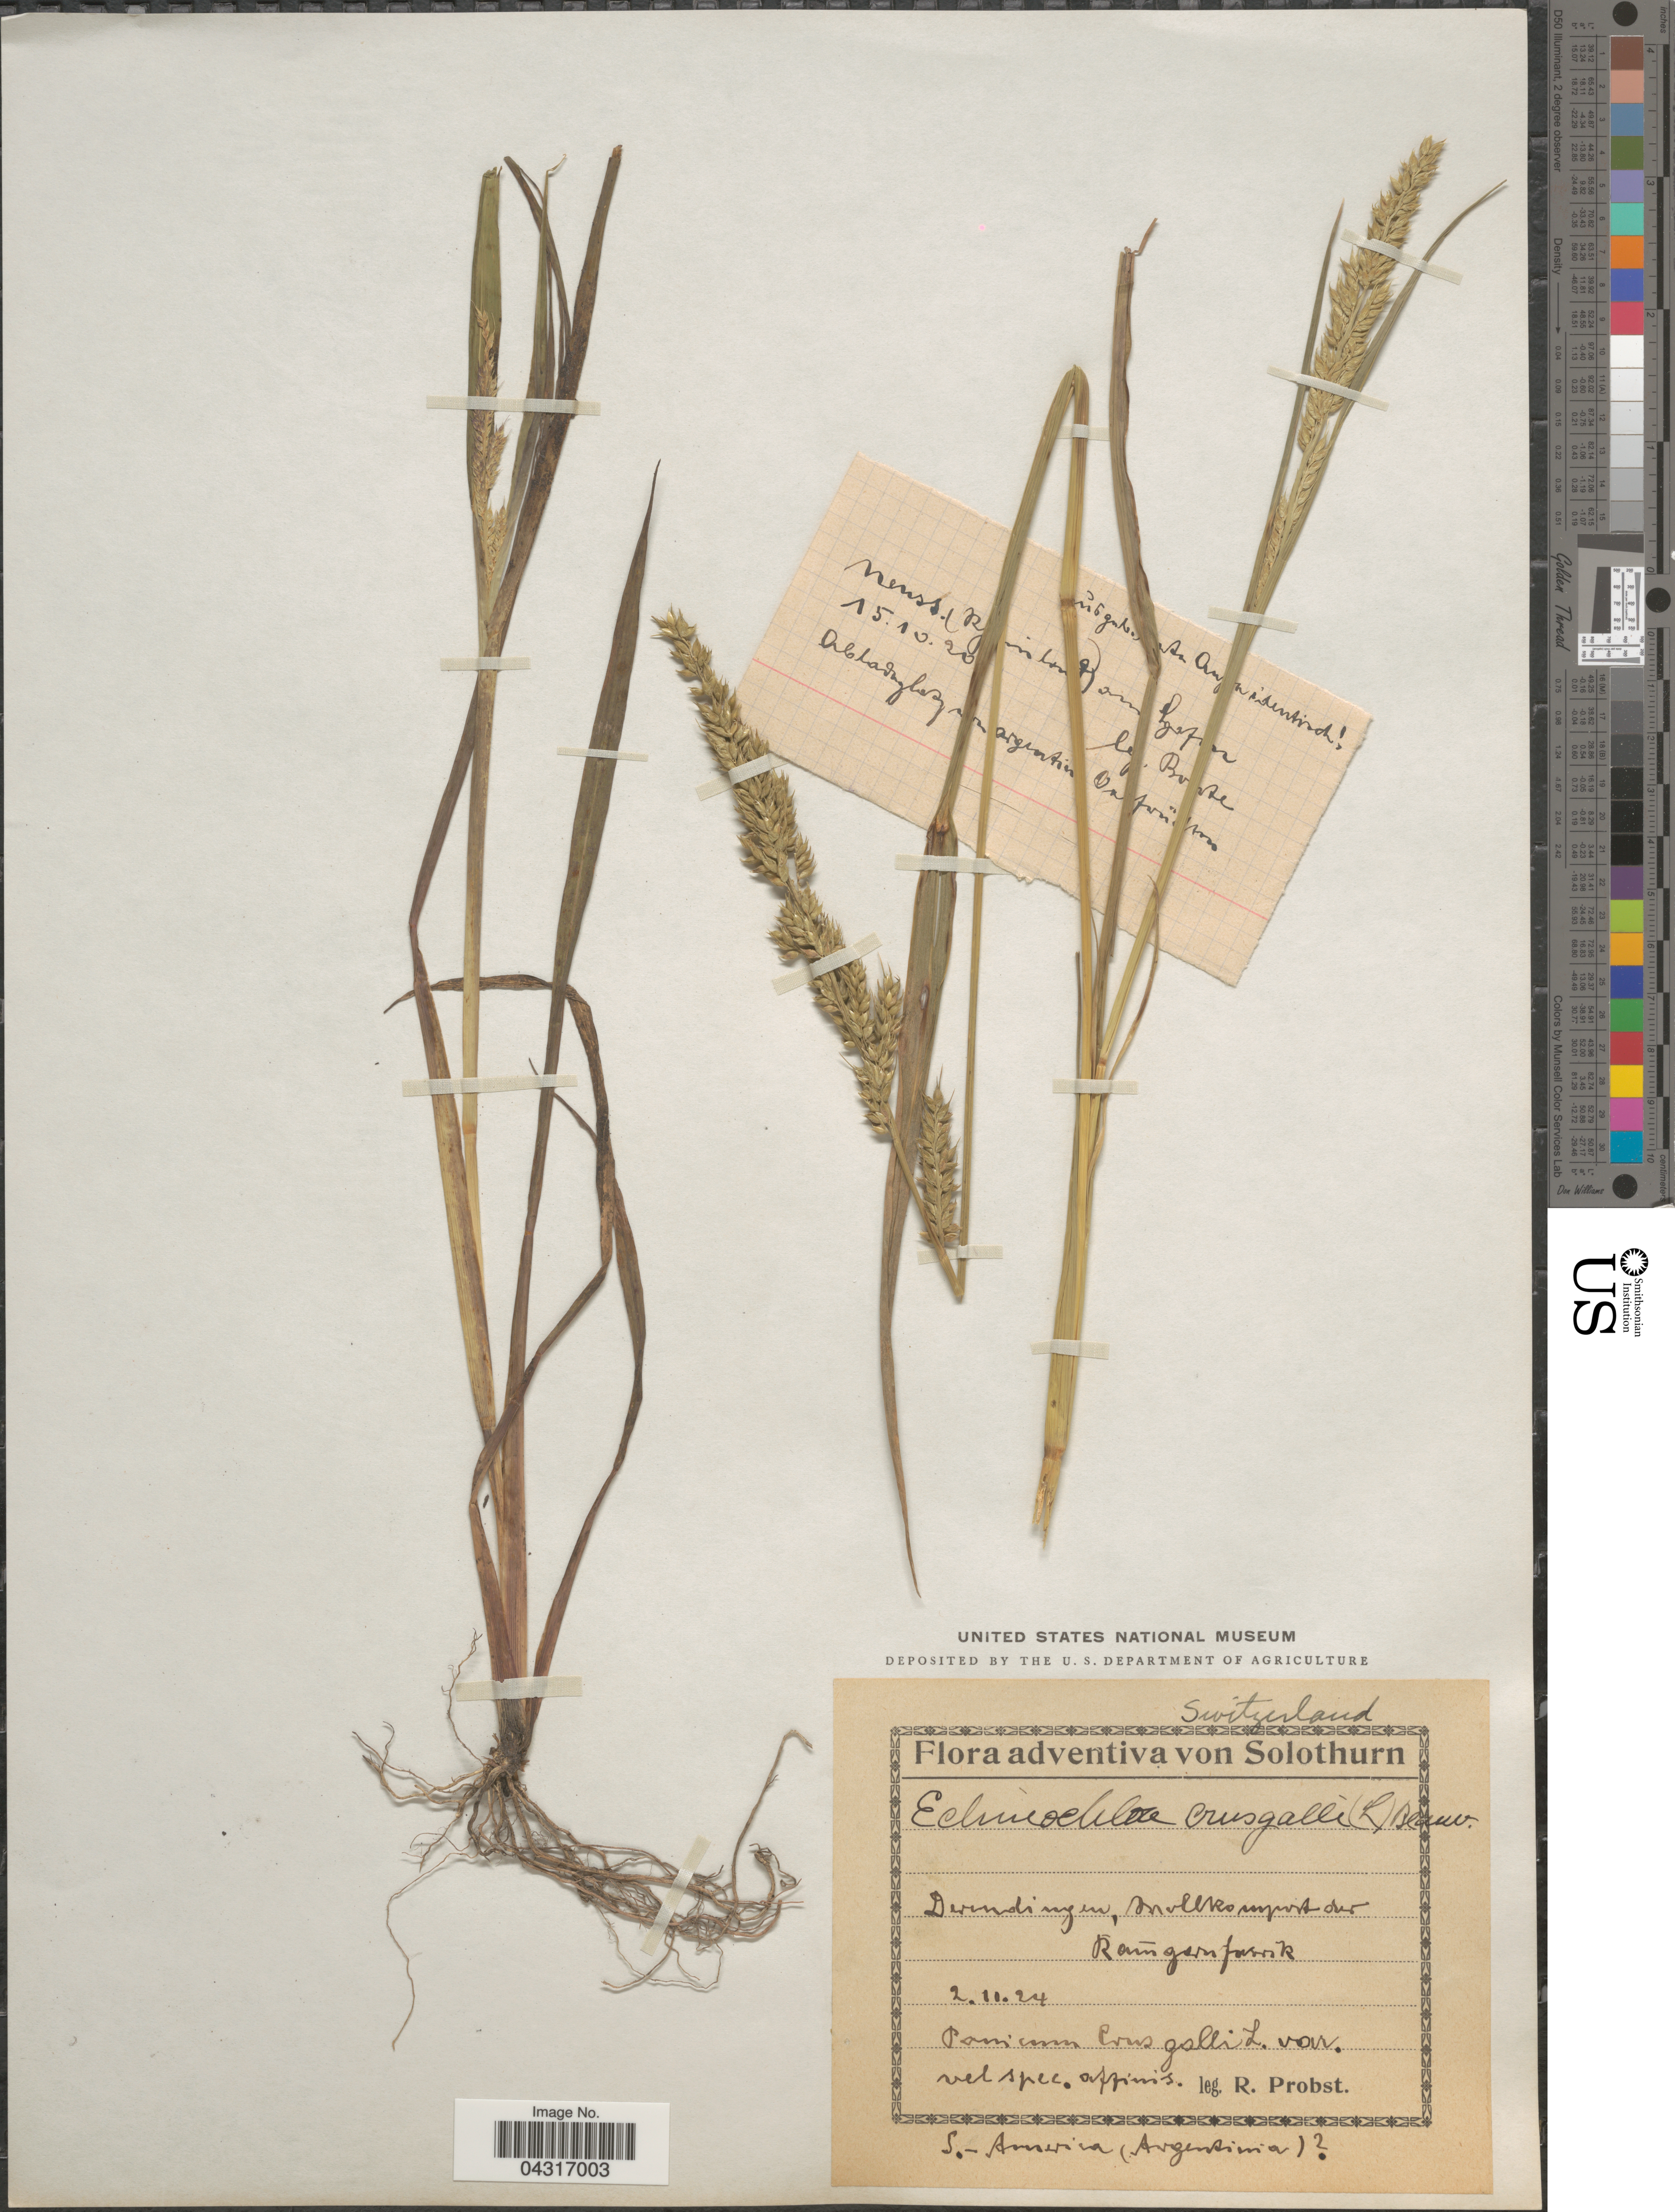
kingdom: Plantae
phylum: Tracheophyta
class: Liliopsida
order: Poales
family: Poaceae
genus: Echinochloa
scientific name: Echinochloa crus-galli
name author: (L.) P. Beauv.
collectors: R. Probst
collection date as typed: Transcribed d/m/y: 2/11/24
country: Switzerland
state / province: Solothurn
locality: Adventiva von Solothurn. Derendingen.